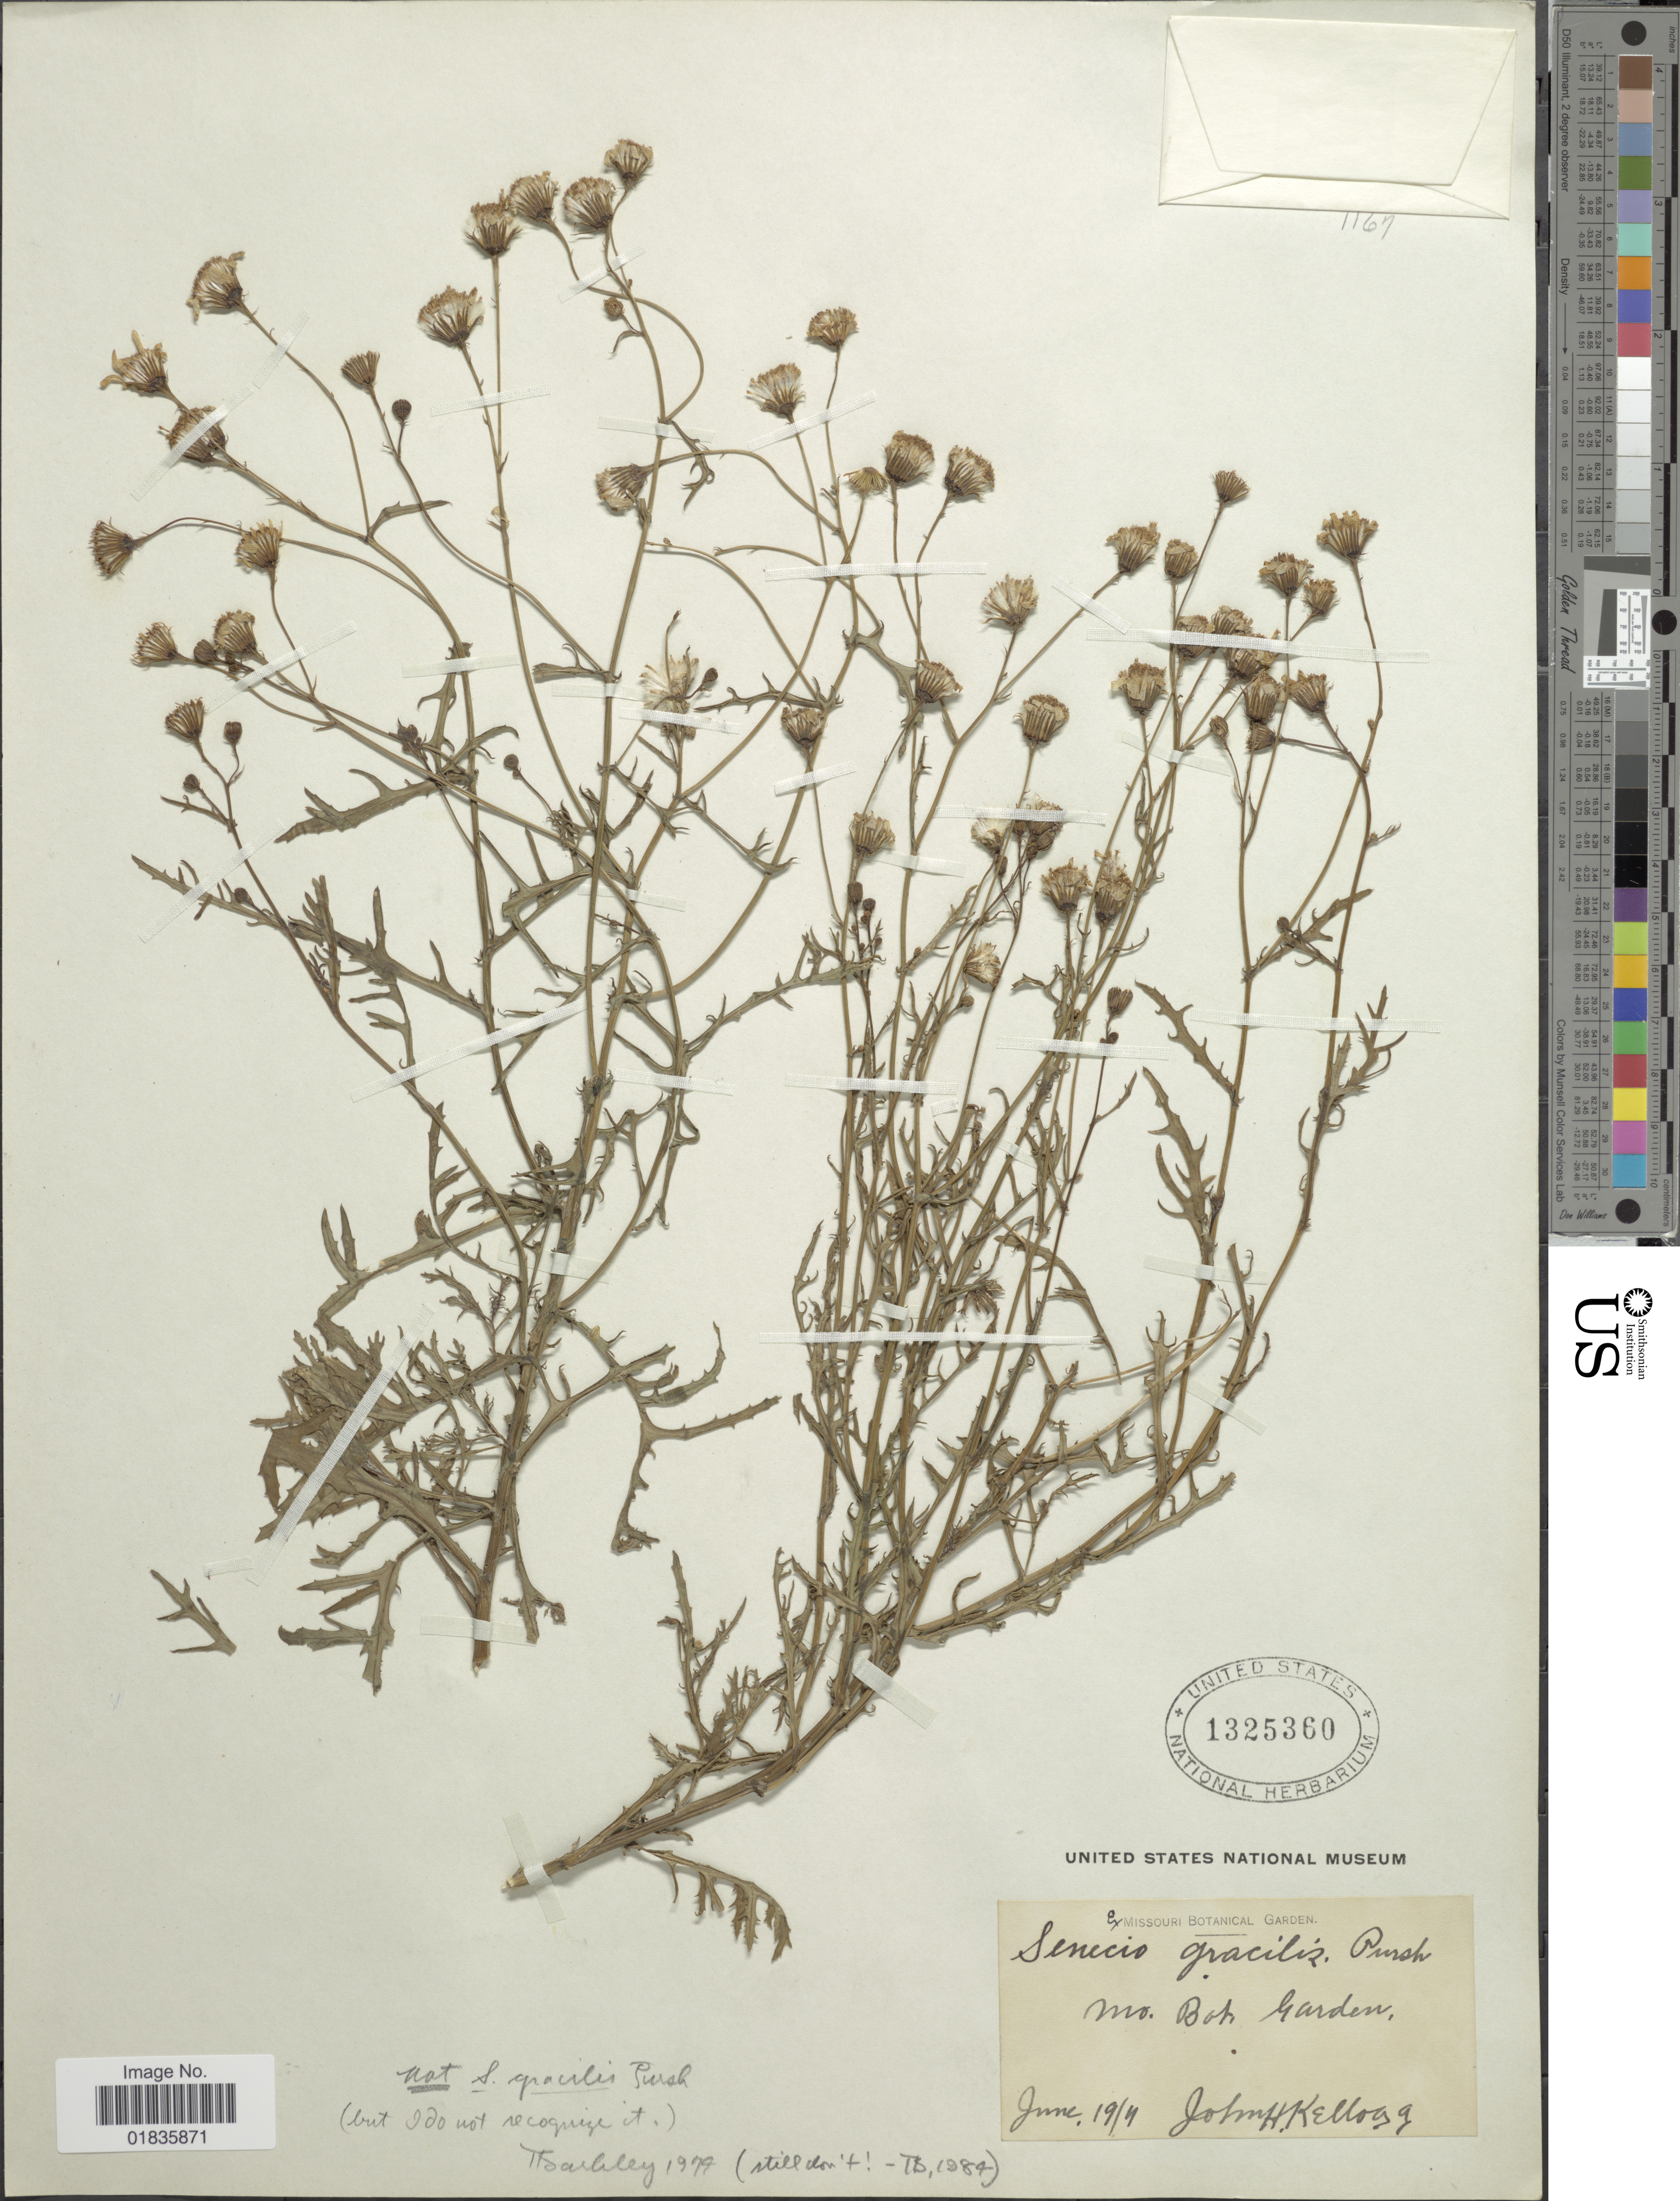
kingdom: Plantae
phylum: Tracheophyta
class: Magnoliopsida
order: Asterales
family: Asteraceae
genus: Senecio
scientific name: Senecio sp.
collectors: J. H. Kellogg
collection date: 1914-06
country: United States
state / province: Missouri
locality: Mo. Bot. Garden.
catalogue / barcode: US 1325360